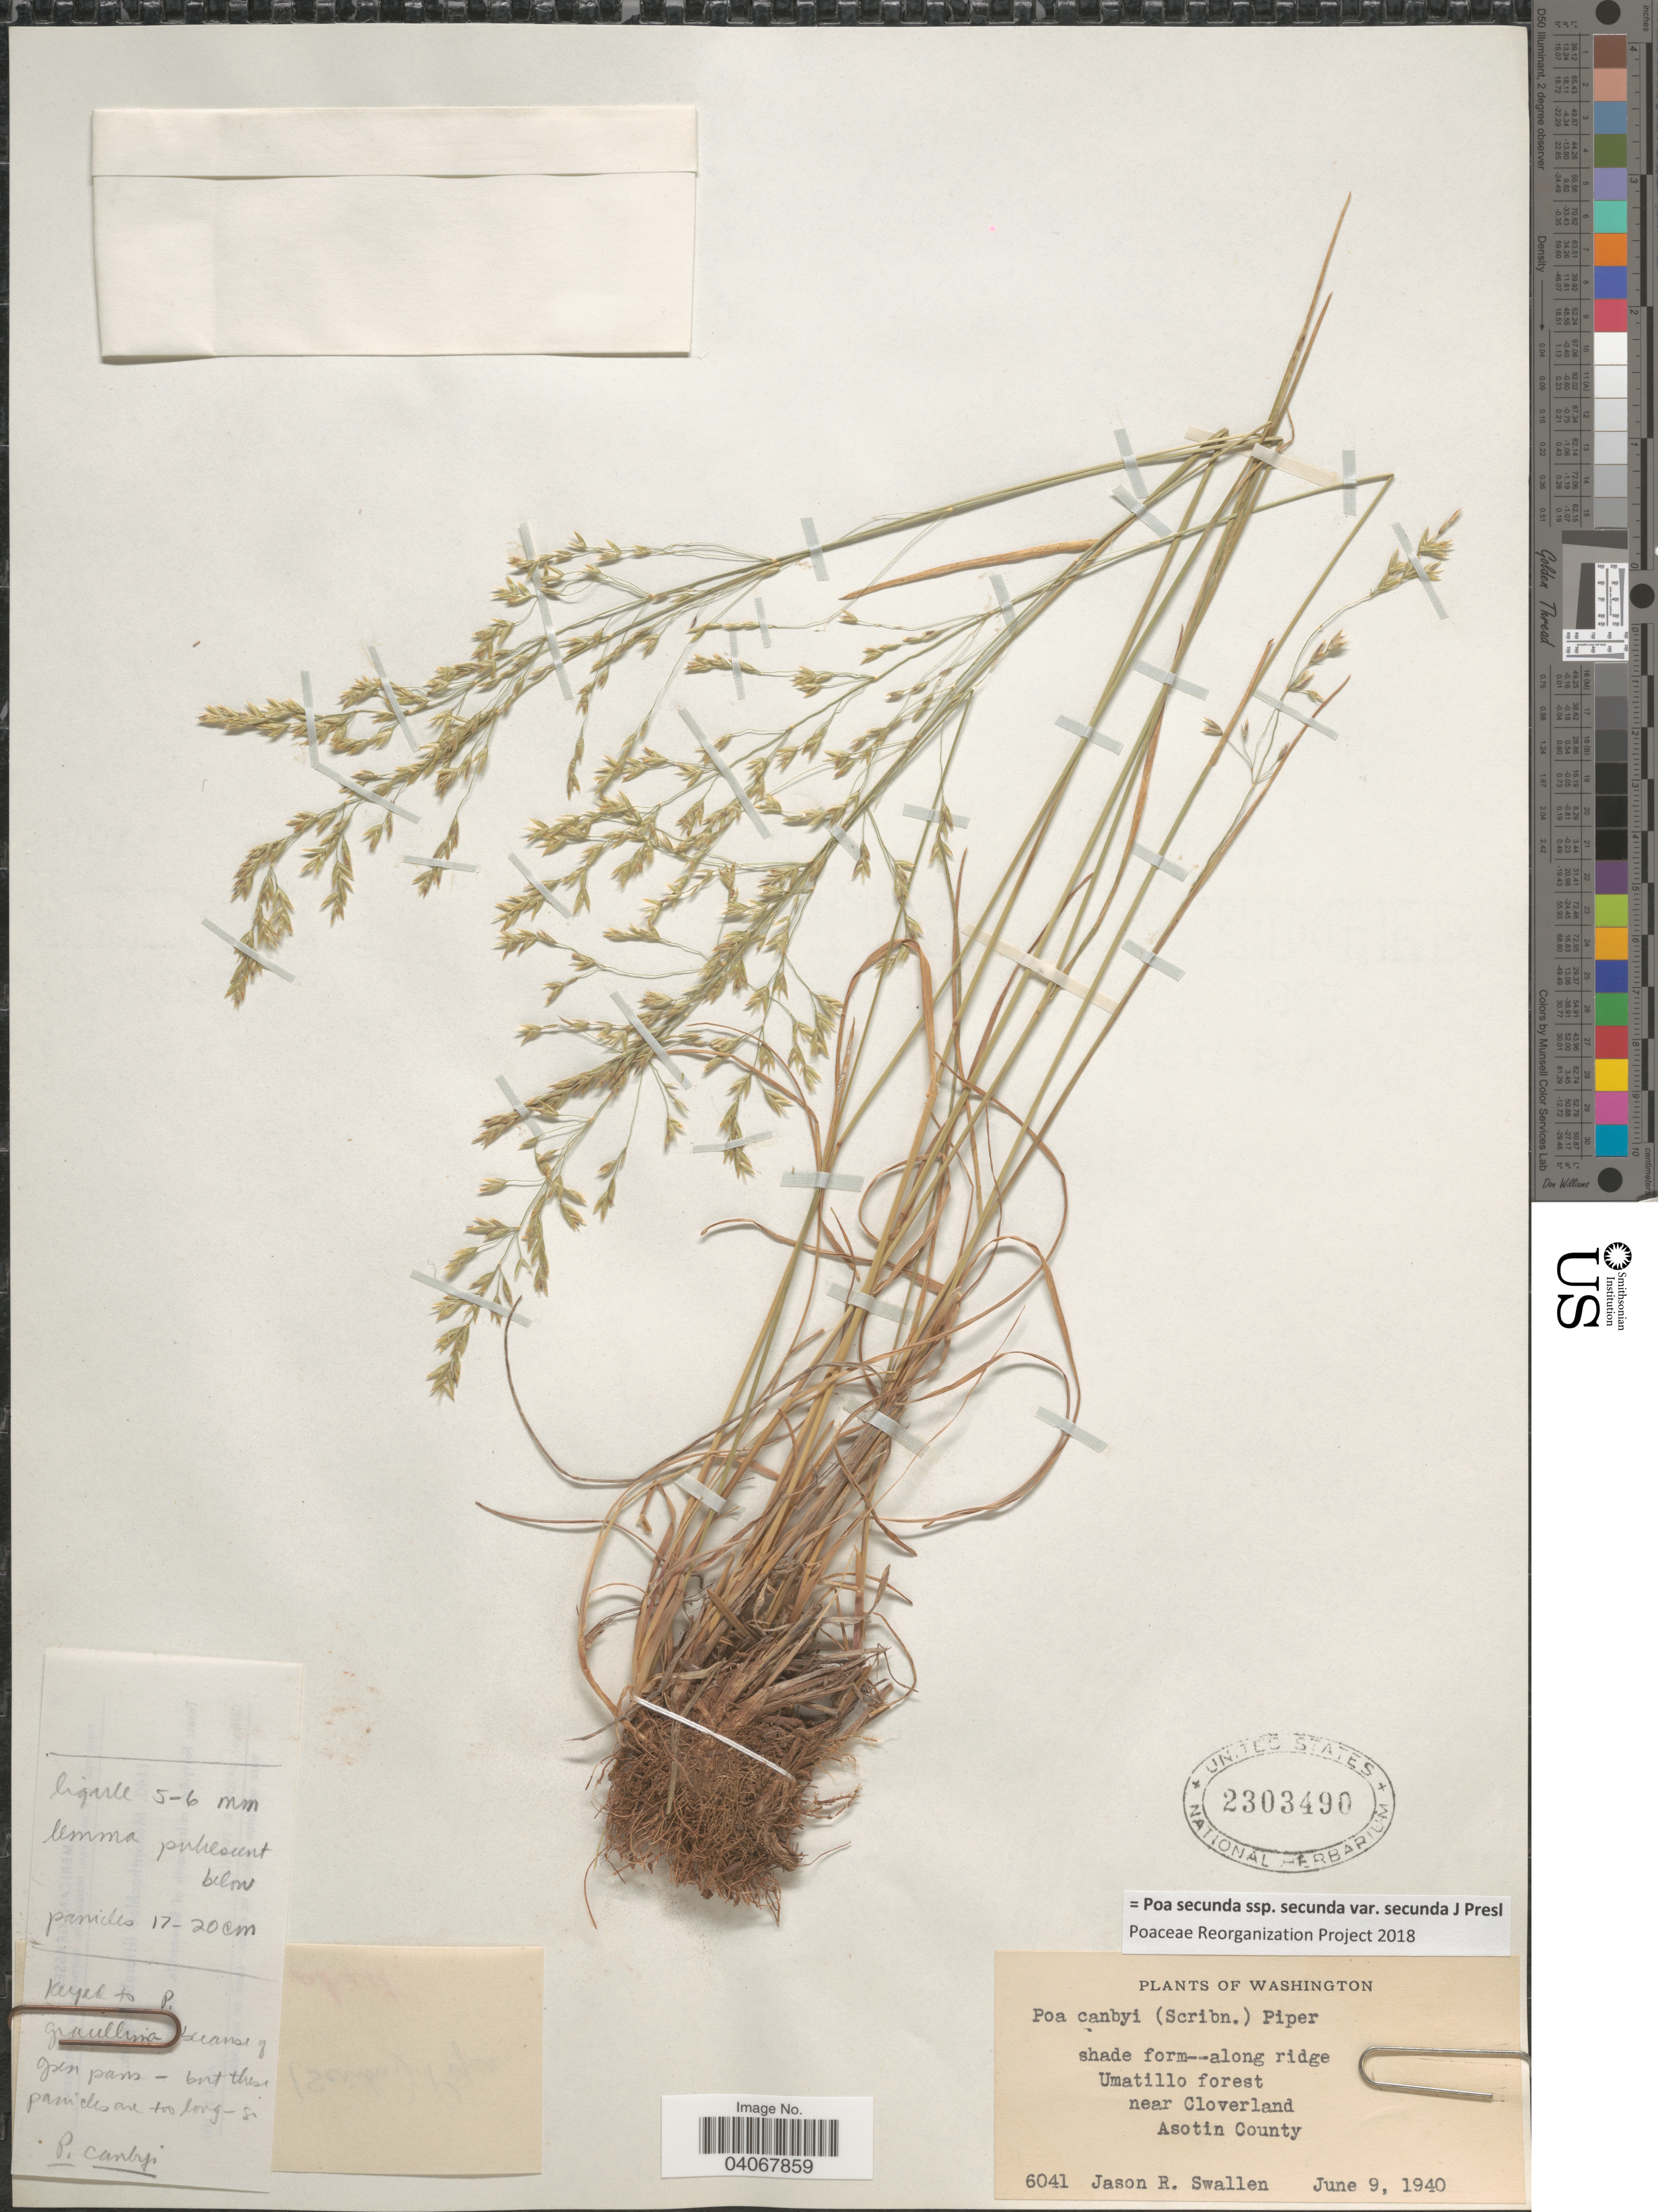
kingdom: Plantae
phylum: Tracheophyta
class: Liliopsida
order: Poales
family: Poaceae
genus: Poa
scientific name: Poa secunda subsp. secunda var. secunda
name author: J. Presl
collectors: J. R. Swallen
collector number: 6041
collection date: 1940-06-09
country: United States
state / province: Washington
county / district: Asotin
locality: Shade form-along ridge. Umatillo forest near Cloverland. Asotin County.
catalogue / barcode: US 2303490